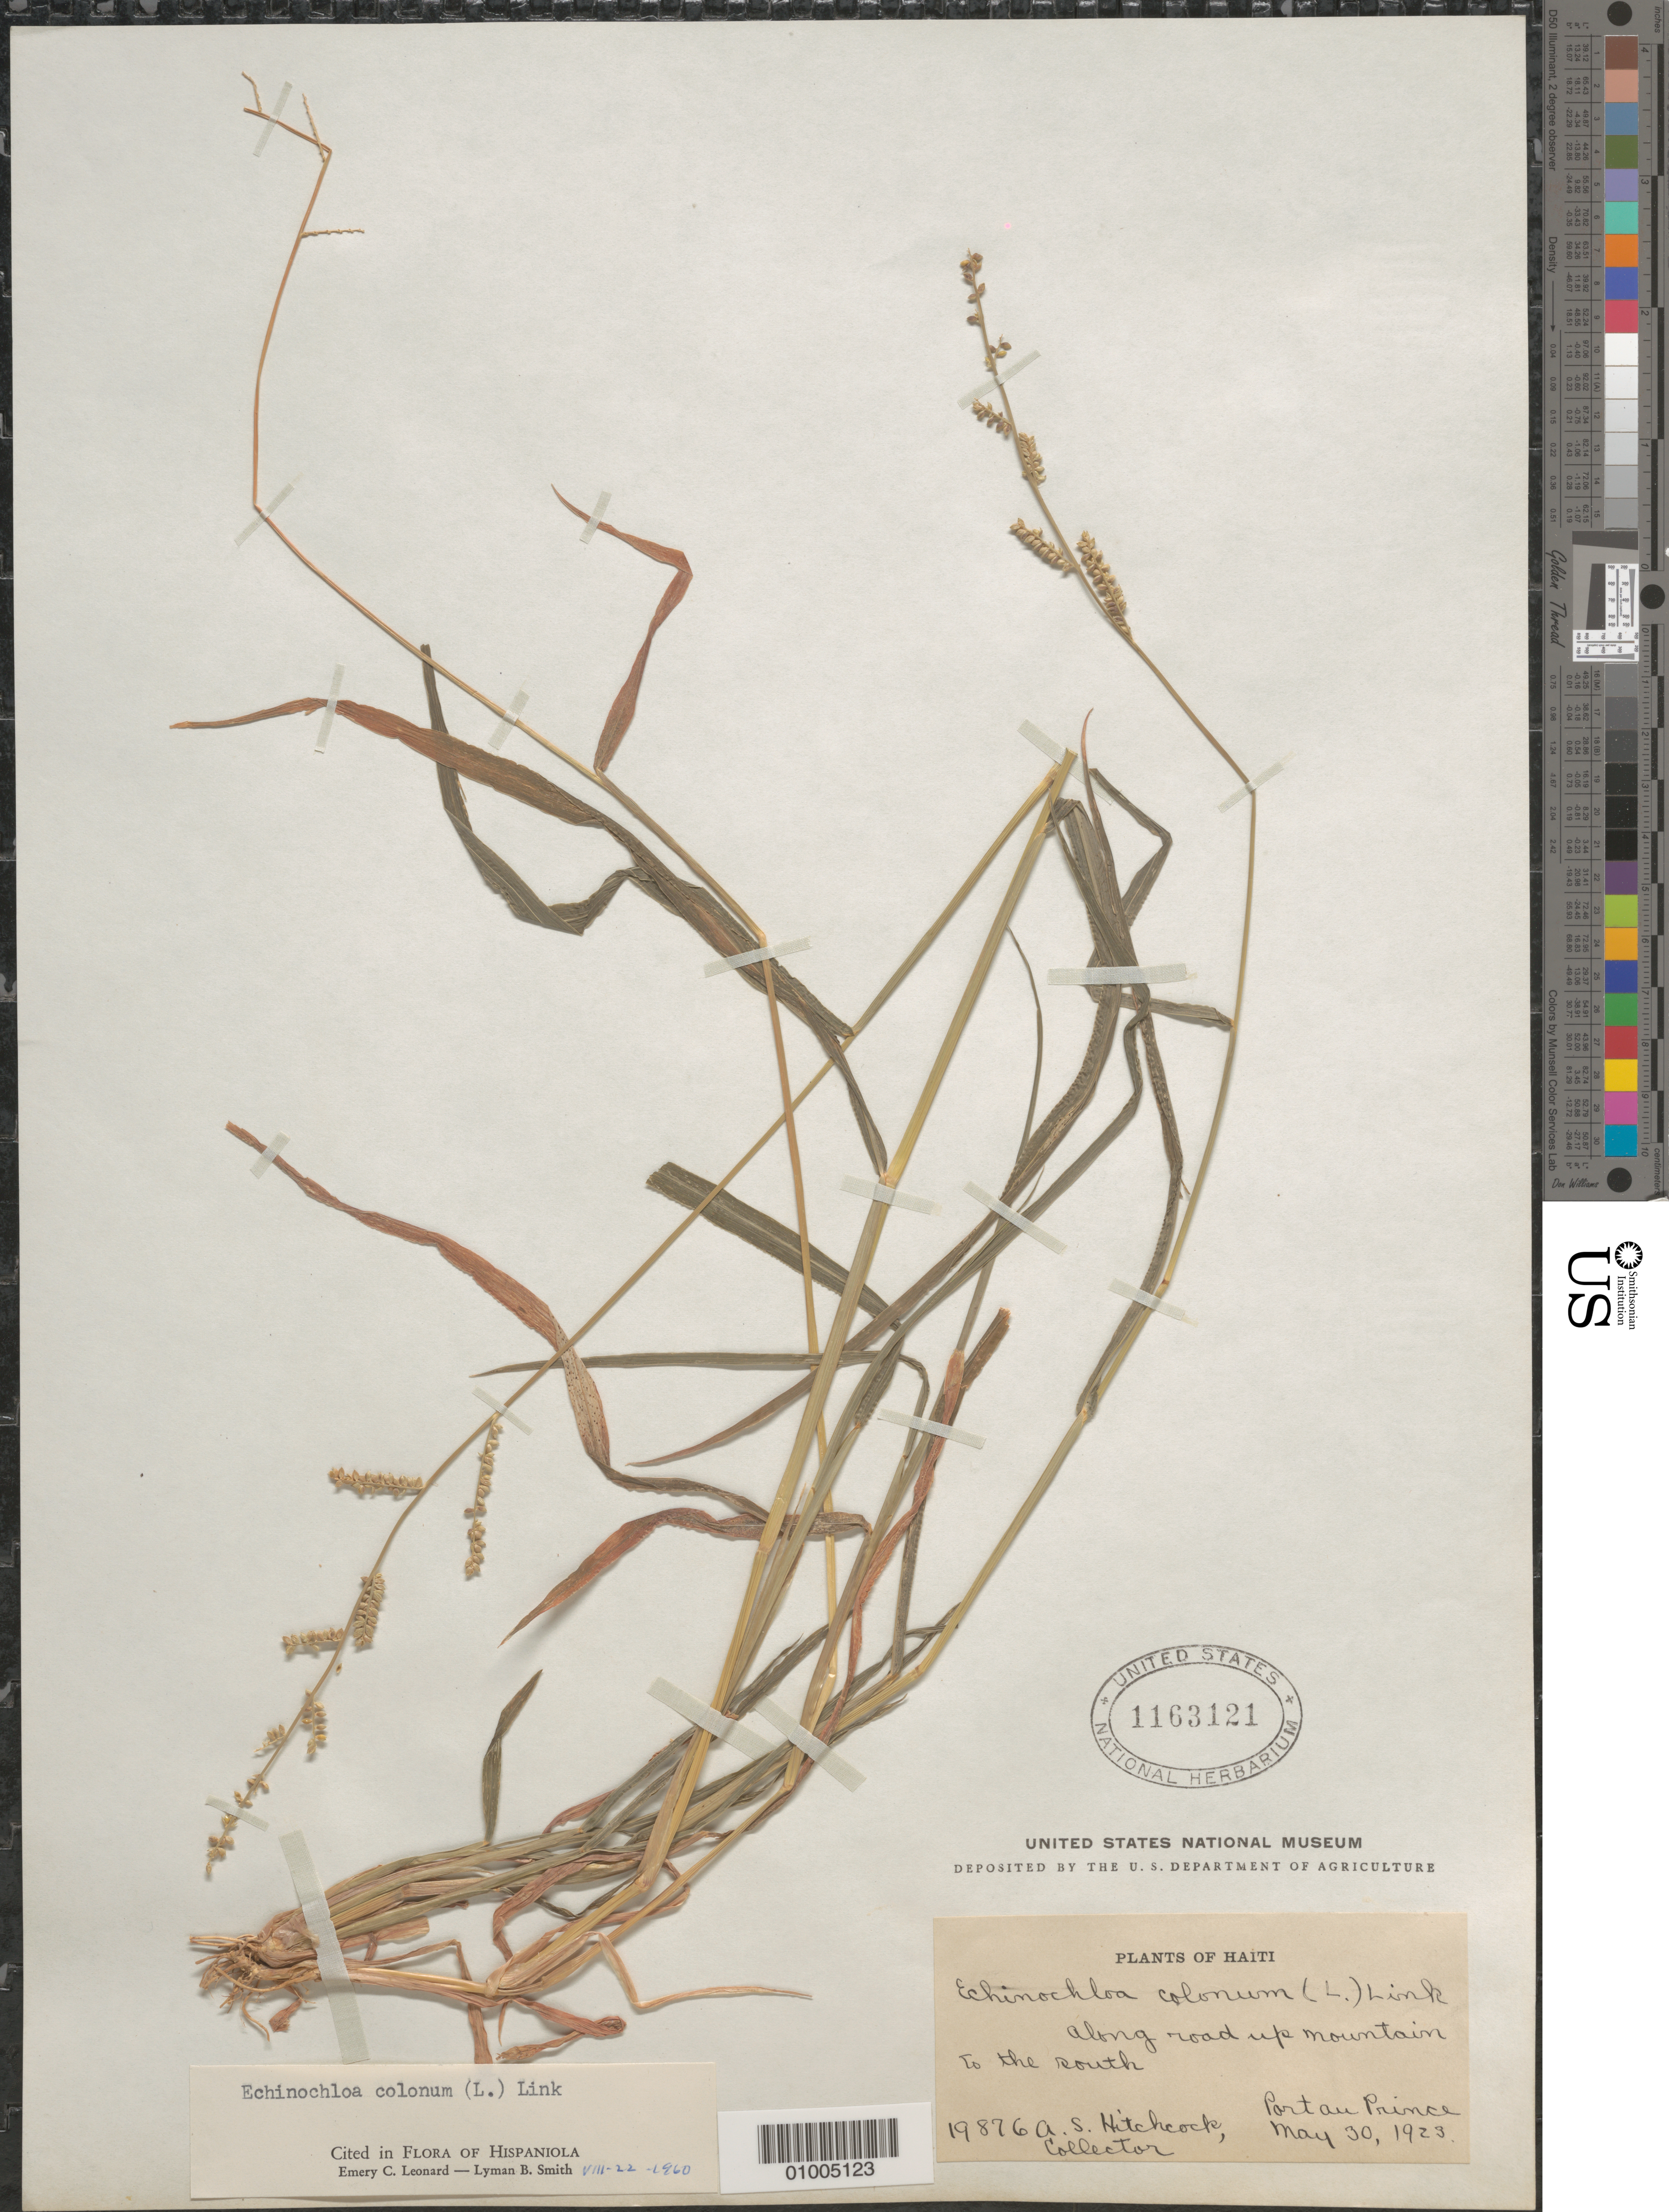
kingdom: Plantae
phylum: Tracheophyta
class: Liliopsida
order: Poales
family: Poaceae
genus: Echinochloa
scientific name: Echinochloa colona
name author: (L.) Link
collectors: A. S. Hitchcock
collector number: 19876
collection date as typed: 30 May 1923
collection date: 1923-05-30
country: Haiti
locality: along road up to Mt. to the S.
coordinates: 0 N, 0 E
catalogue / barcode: US 1163121